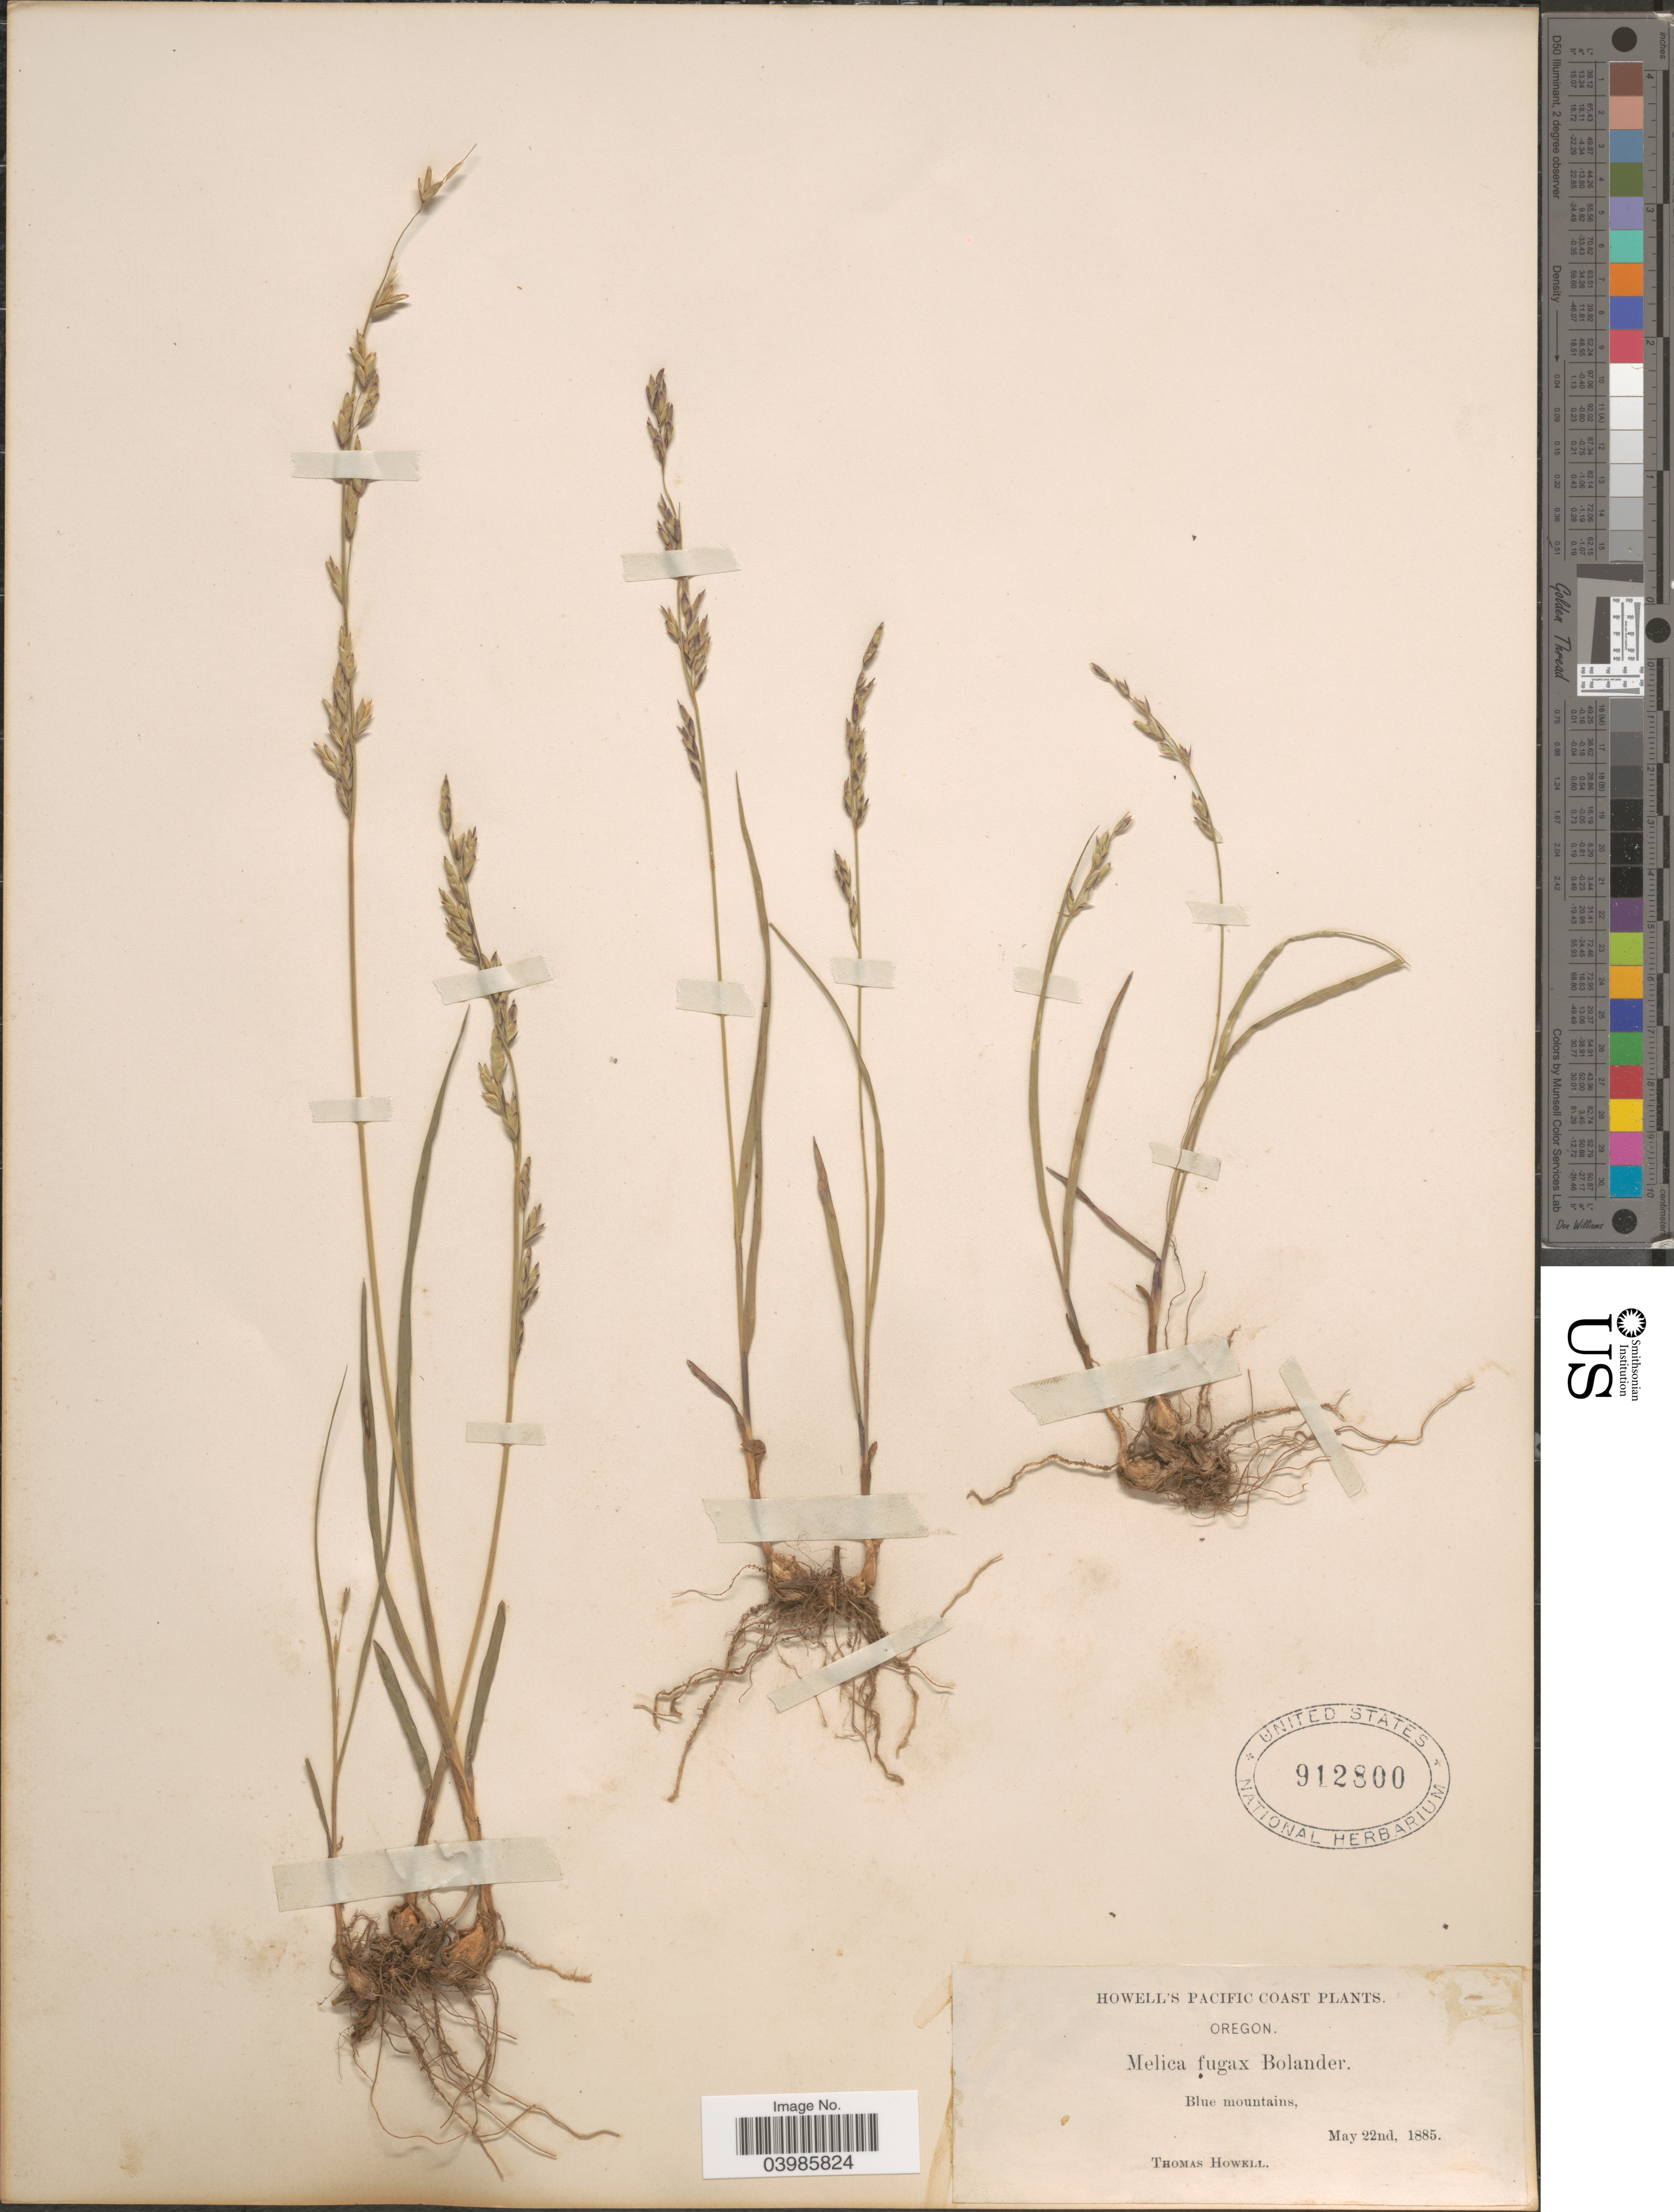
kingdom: Plantae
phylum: Tracheophyta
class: Liliopsida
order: Poales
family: Poaceae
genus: Melica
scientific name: Melica fugax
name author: Bol.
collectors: T. Howell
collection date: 1885-05-22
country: United States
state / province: Oregon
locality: Pacific Coast. Blue mountains.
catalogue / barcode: US 912800